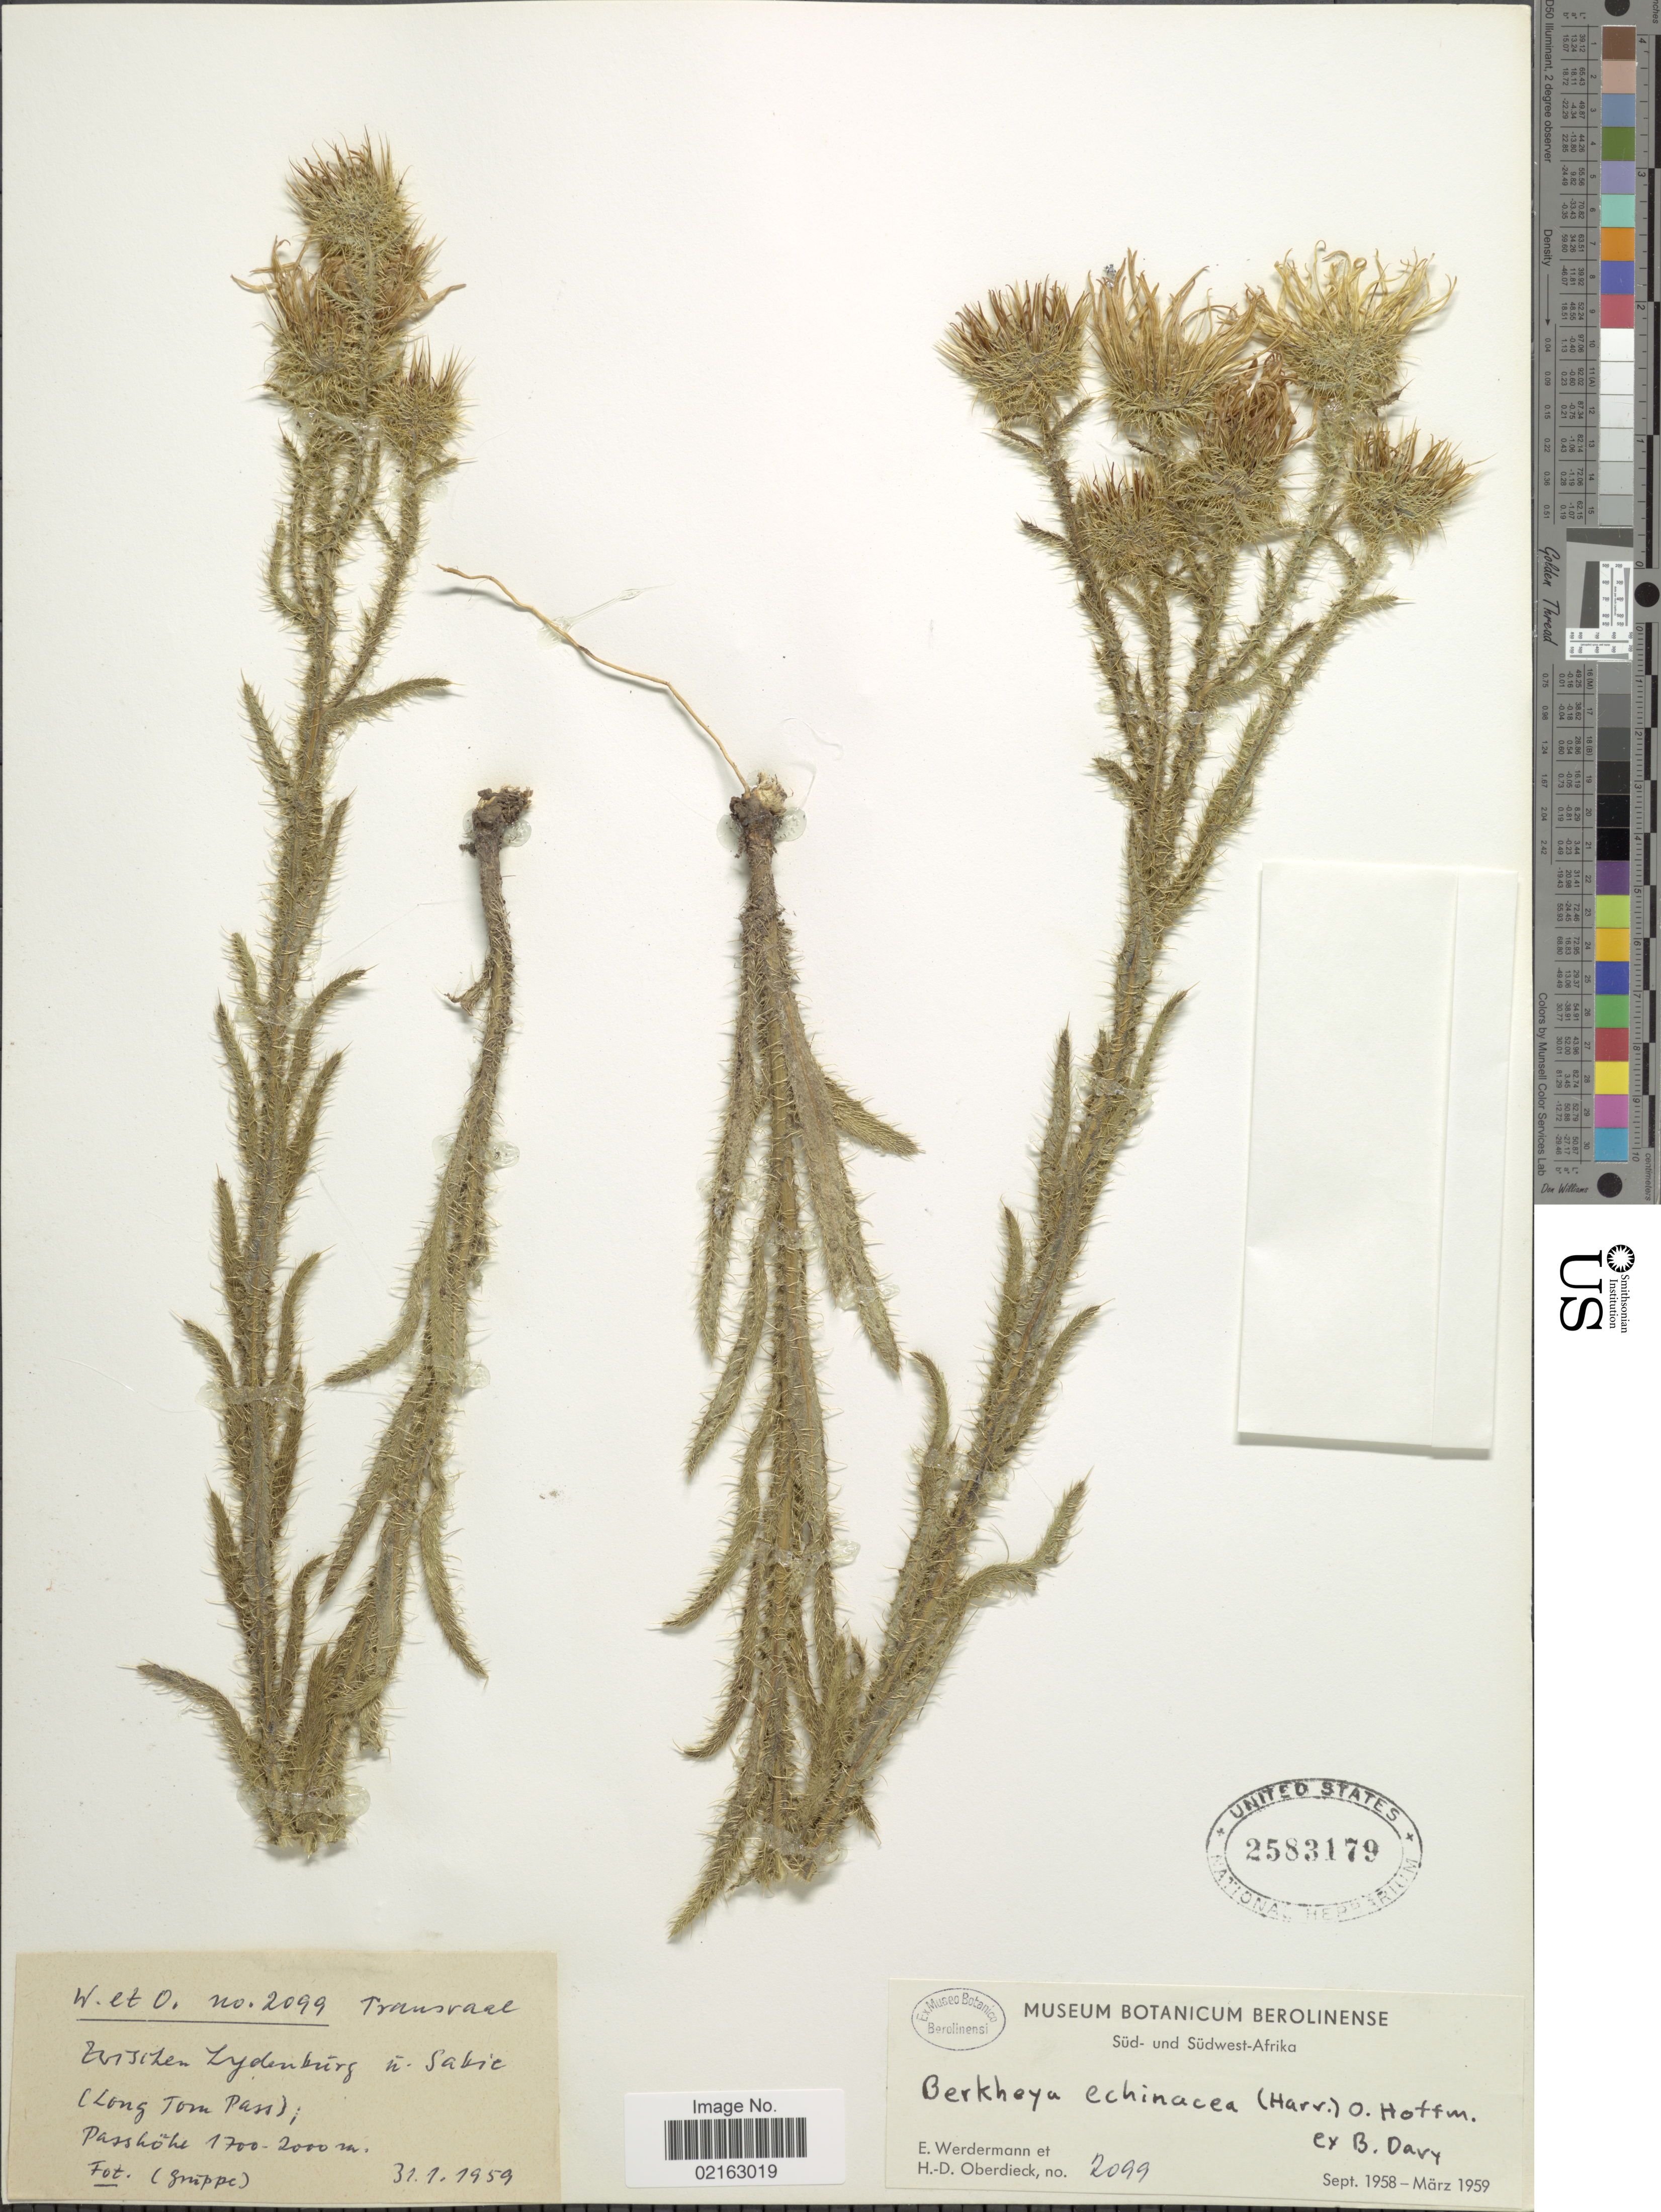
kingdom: Plantae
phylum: Tracheophyta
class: Magnoliopsida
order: Asterales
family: Asteraceae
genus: Berkheya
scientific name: Berkheya echinacea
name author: (Harv.) O. Hoffm. ex Burtt Davy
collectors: E. Werdermann & H. Oberdieck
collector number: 2099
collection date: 1959-01-31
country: South Africa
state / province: Mpumalanga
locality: Süd- und Südwest-Afrika. Transvaal. Zwischen Lydenburg u. Sabie (Long Tom Pass).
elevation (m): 1700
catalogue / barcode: US 2583179